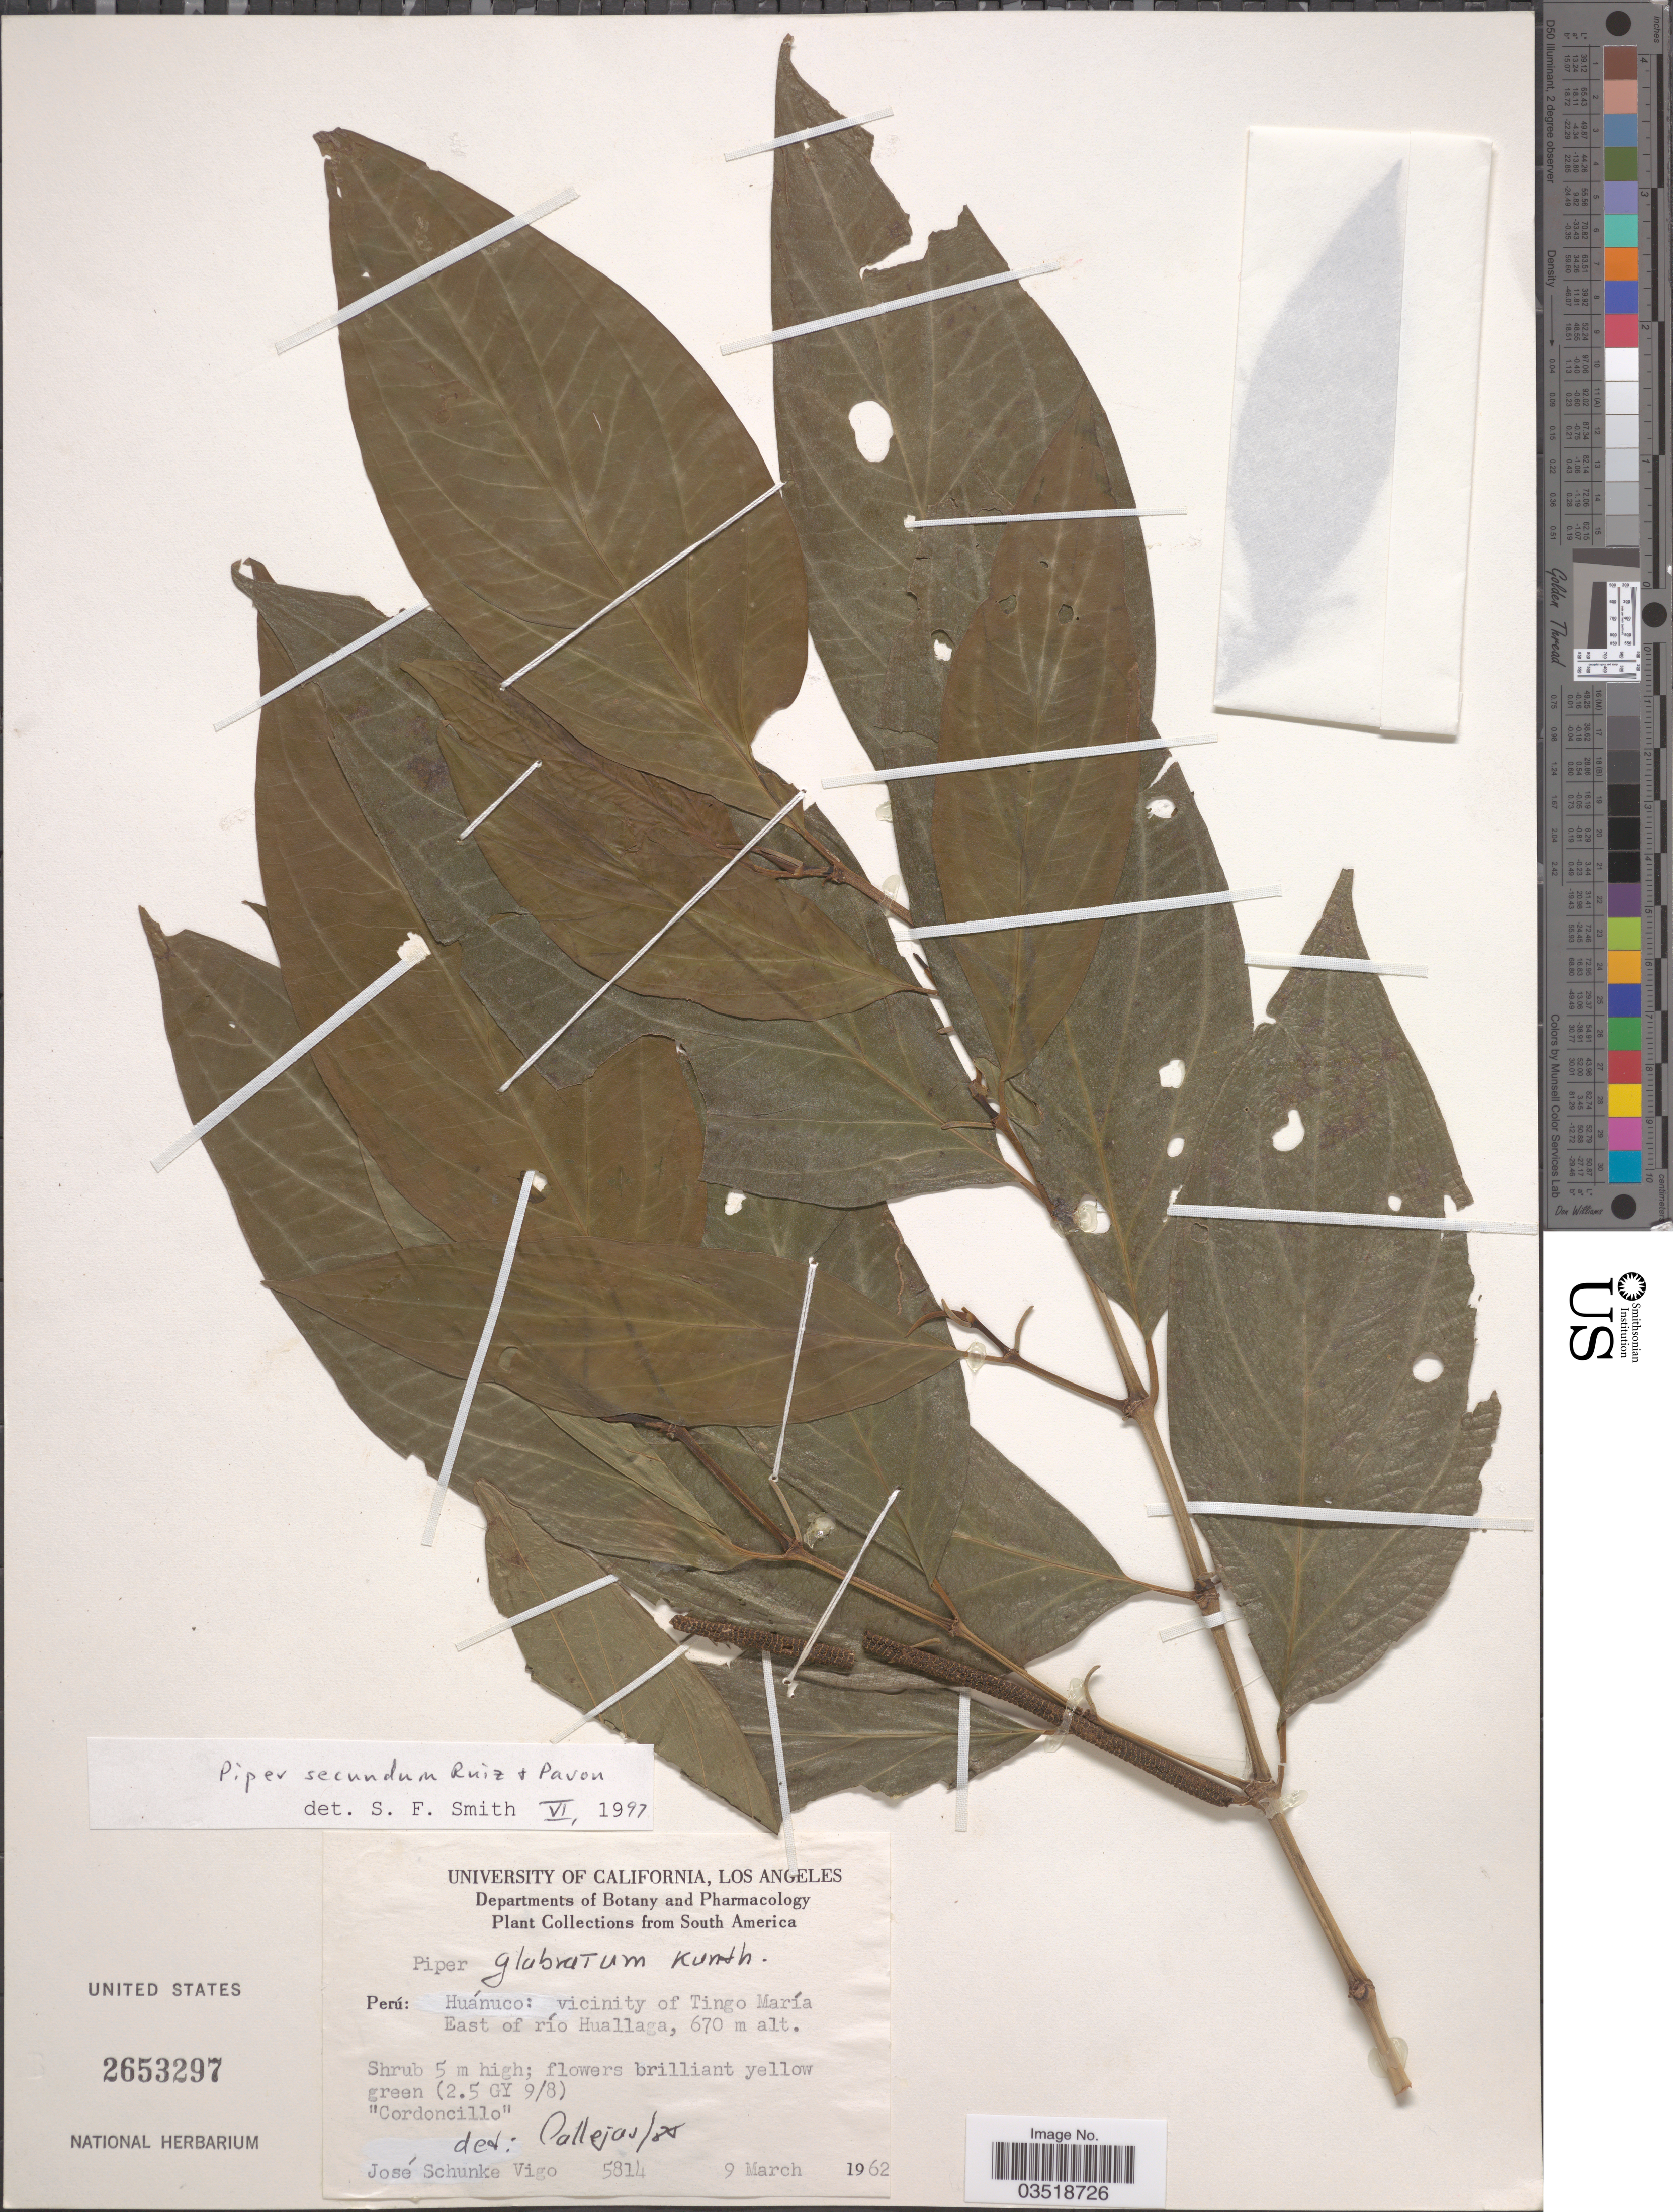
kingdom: Plantae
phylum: Tracheophyta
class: Magnoliopsida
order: Piperales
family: Piperaceae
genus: Piper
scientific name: Piper secundum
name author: Ruiz & Pav.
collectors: J. Schunke Vigo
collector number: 5814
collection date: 1962-03-09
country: Peru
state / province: Huánuco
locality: Vicinity of Tingo María East of río Huallaga.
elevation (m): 670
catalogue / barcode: US 2653297